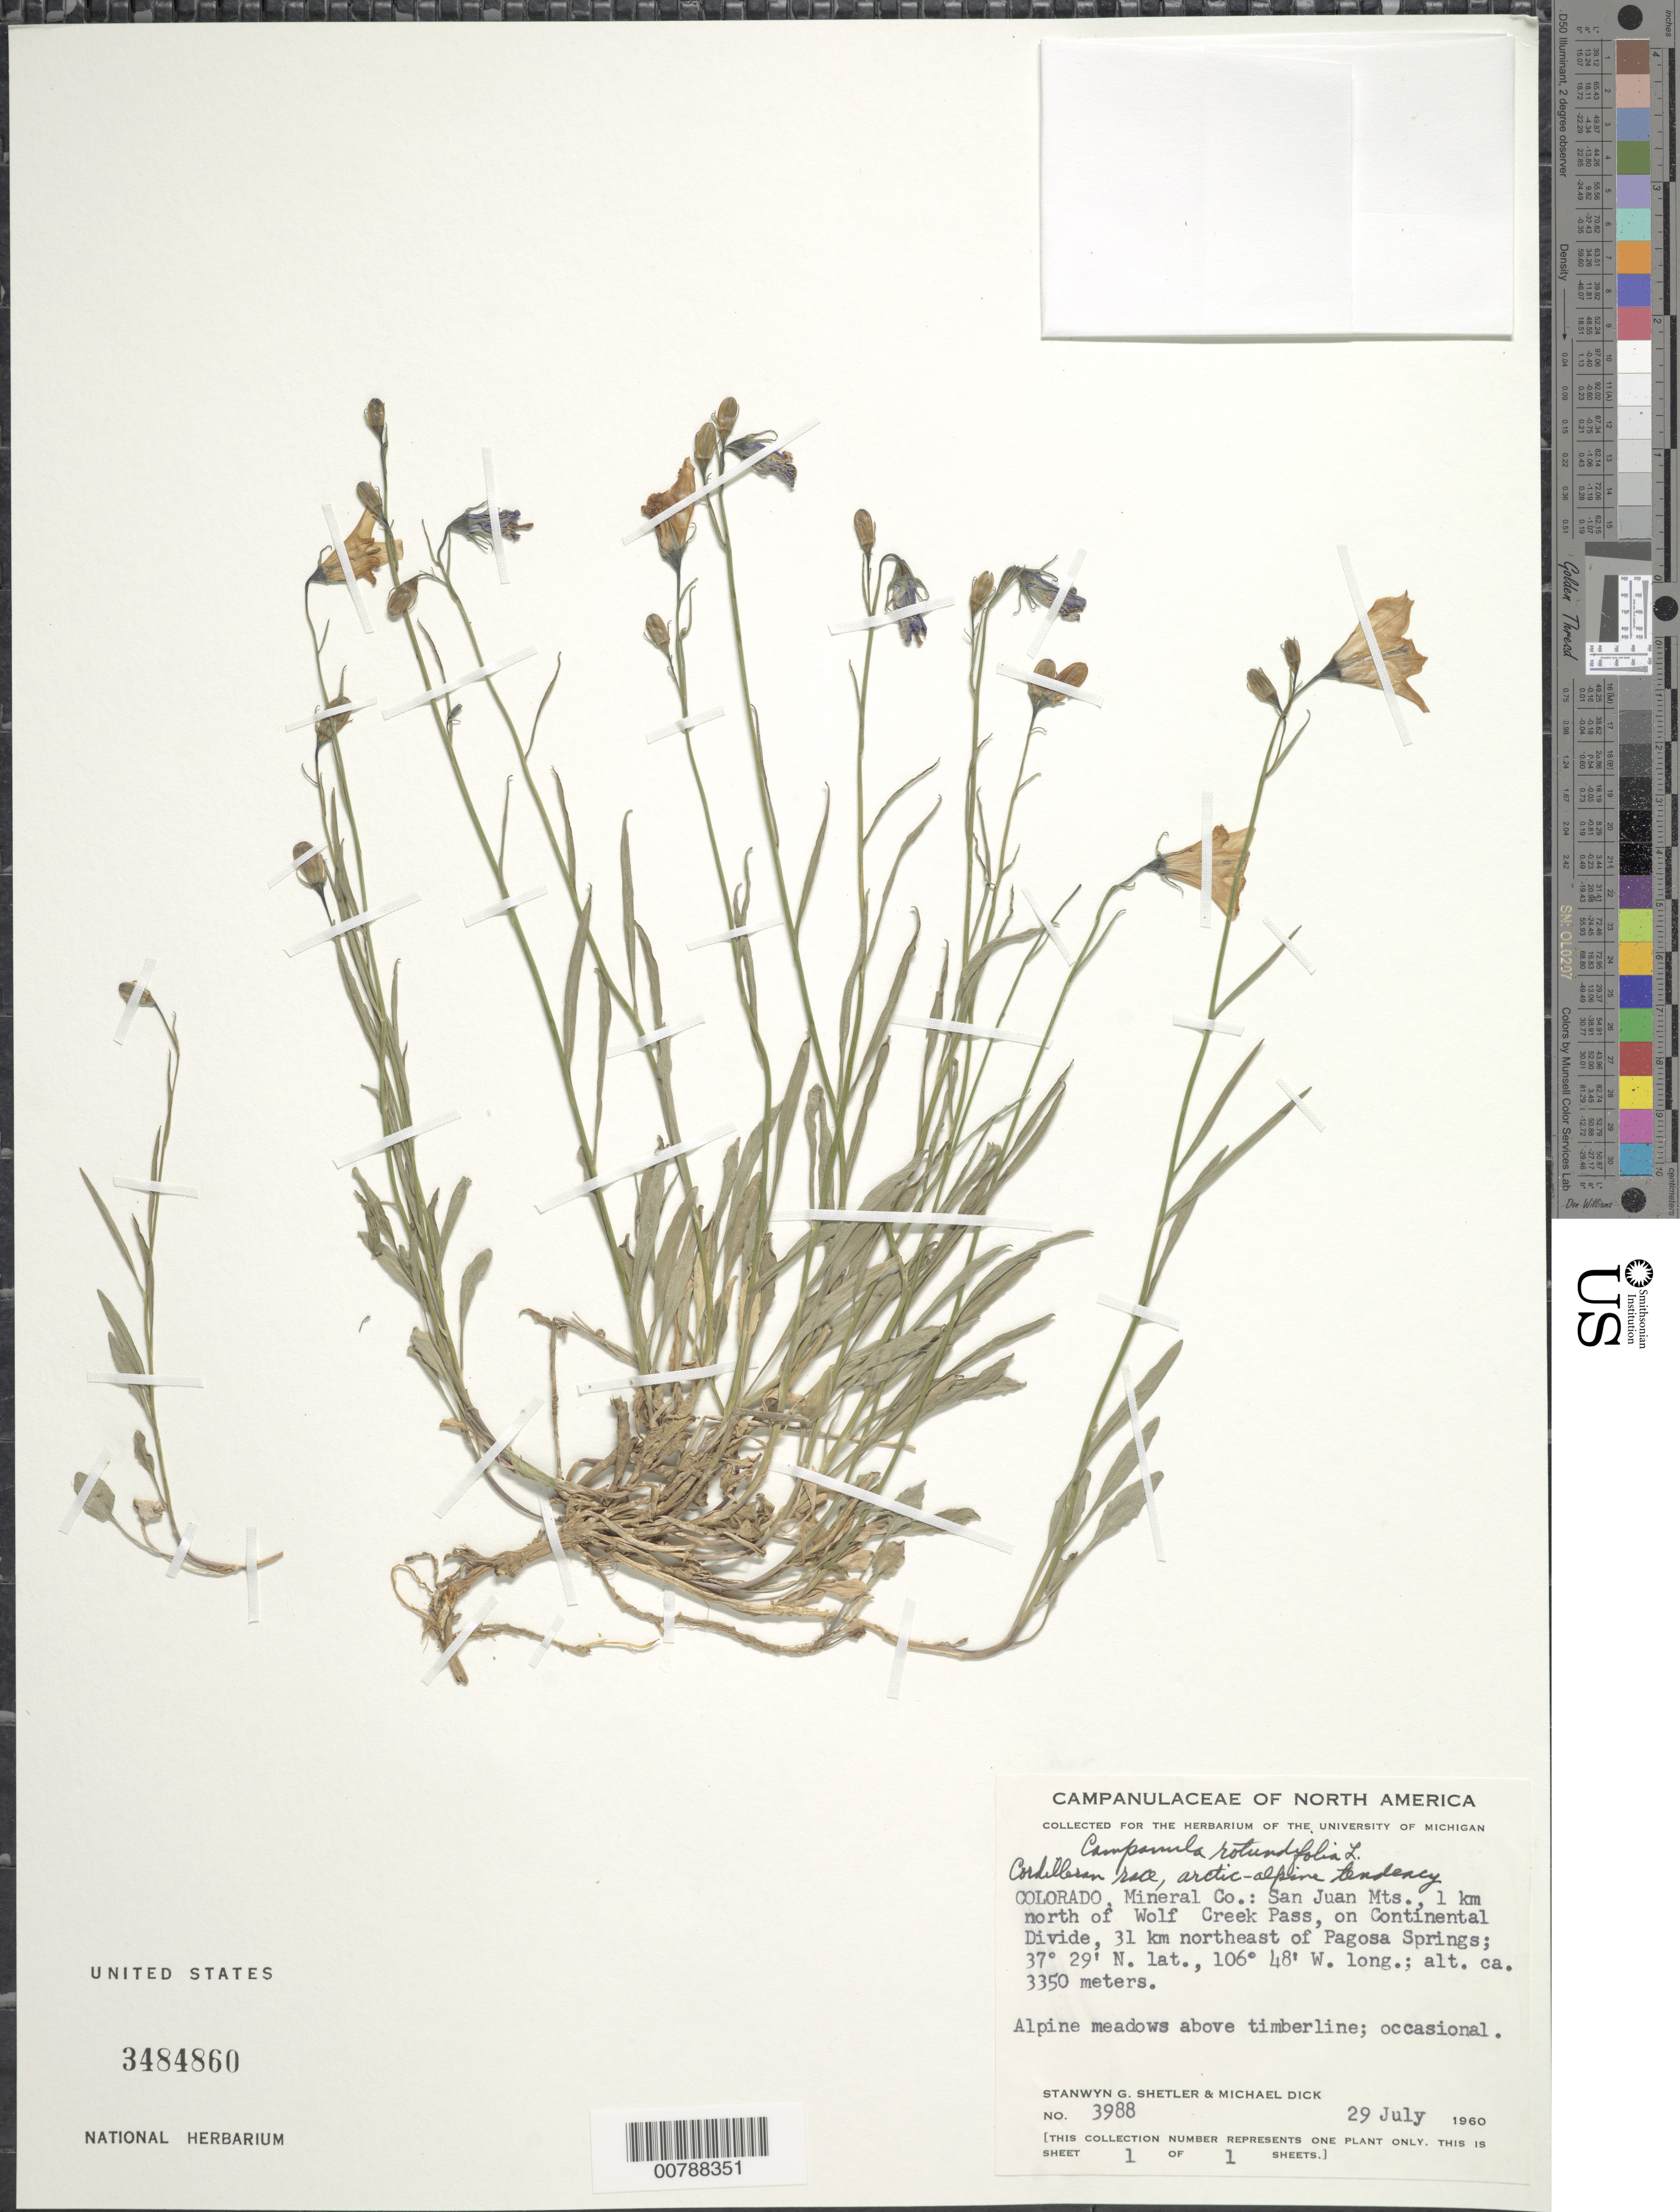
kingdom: Plantae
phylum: Tracheophyta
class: Magnoliopsida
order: Asterales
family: Campanulaceae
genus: Campanula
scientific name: Campanula rotundifolia L. Cordilleran race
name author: L.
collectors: S. Shetler & M. Dick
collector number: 3988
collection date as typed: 29 July 2960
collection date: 1960-07-29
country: United States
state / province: Colorado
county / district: Mineral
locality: San Juan Mountains, 1 km east of Wolf Creek Pass, on Continental Divide, 31 km. northeast of Pagosa Springs.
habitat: Alpine meadows above timberline; occasional.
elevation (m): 3250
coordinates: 37 29 N, 106 48 W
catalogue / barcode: US 3484860